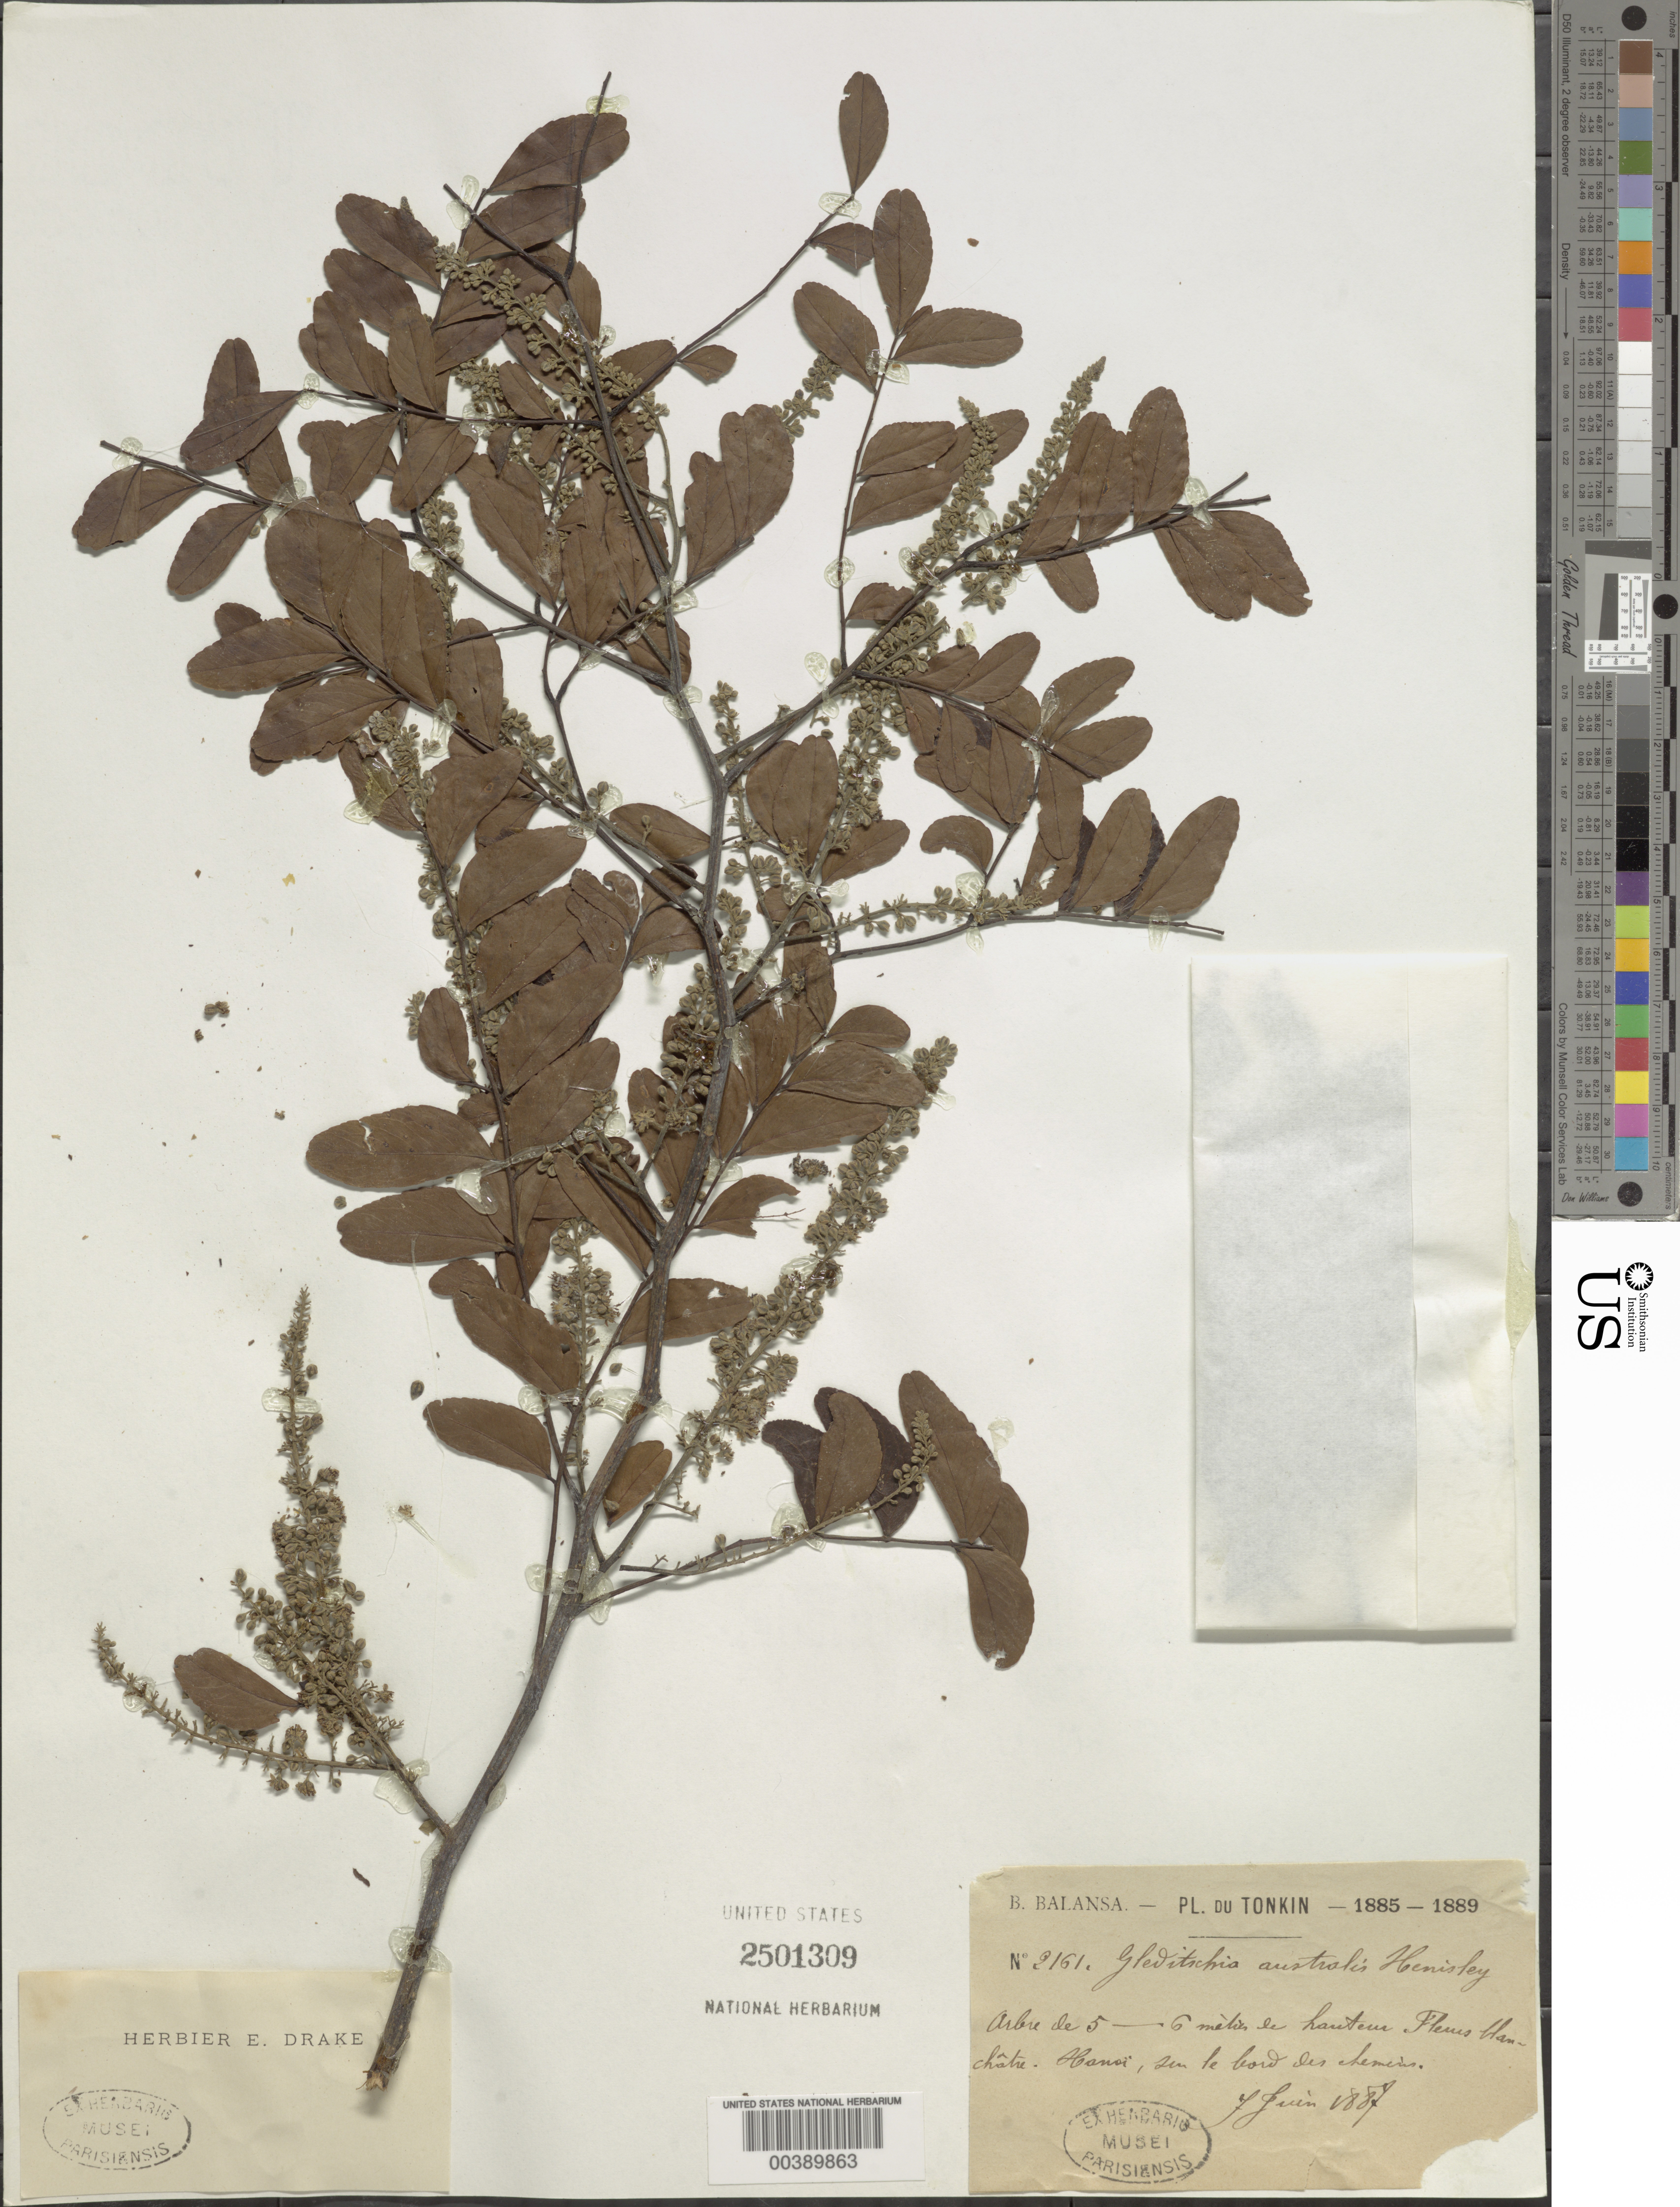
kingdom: Plantae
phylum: Tracheophyta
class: Magnoliopsida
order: Fabales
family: Fabaceae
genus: Gleditsia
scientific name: Gleditsia australis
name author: Hemsl.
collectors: B. Balansa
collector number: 2161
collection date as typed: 07 Jun 1887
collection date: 1887-06-07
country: Vietnam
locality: Hanoi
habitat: Sen le bord des chemens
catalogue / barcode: US 2501309